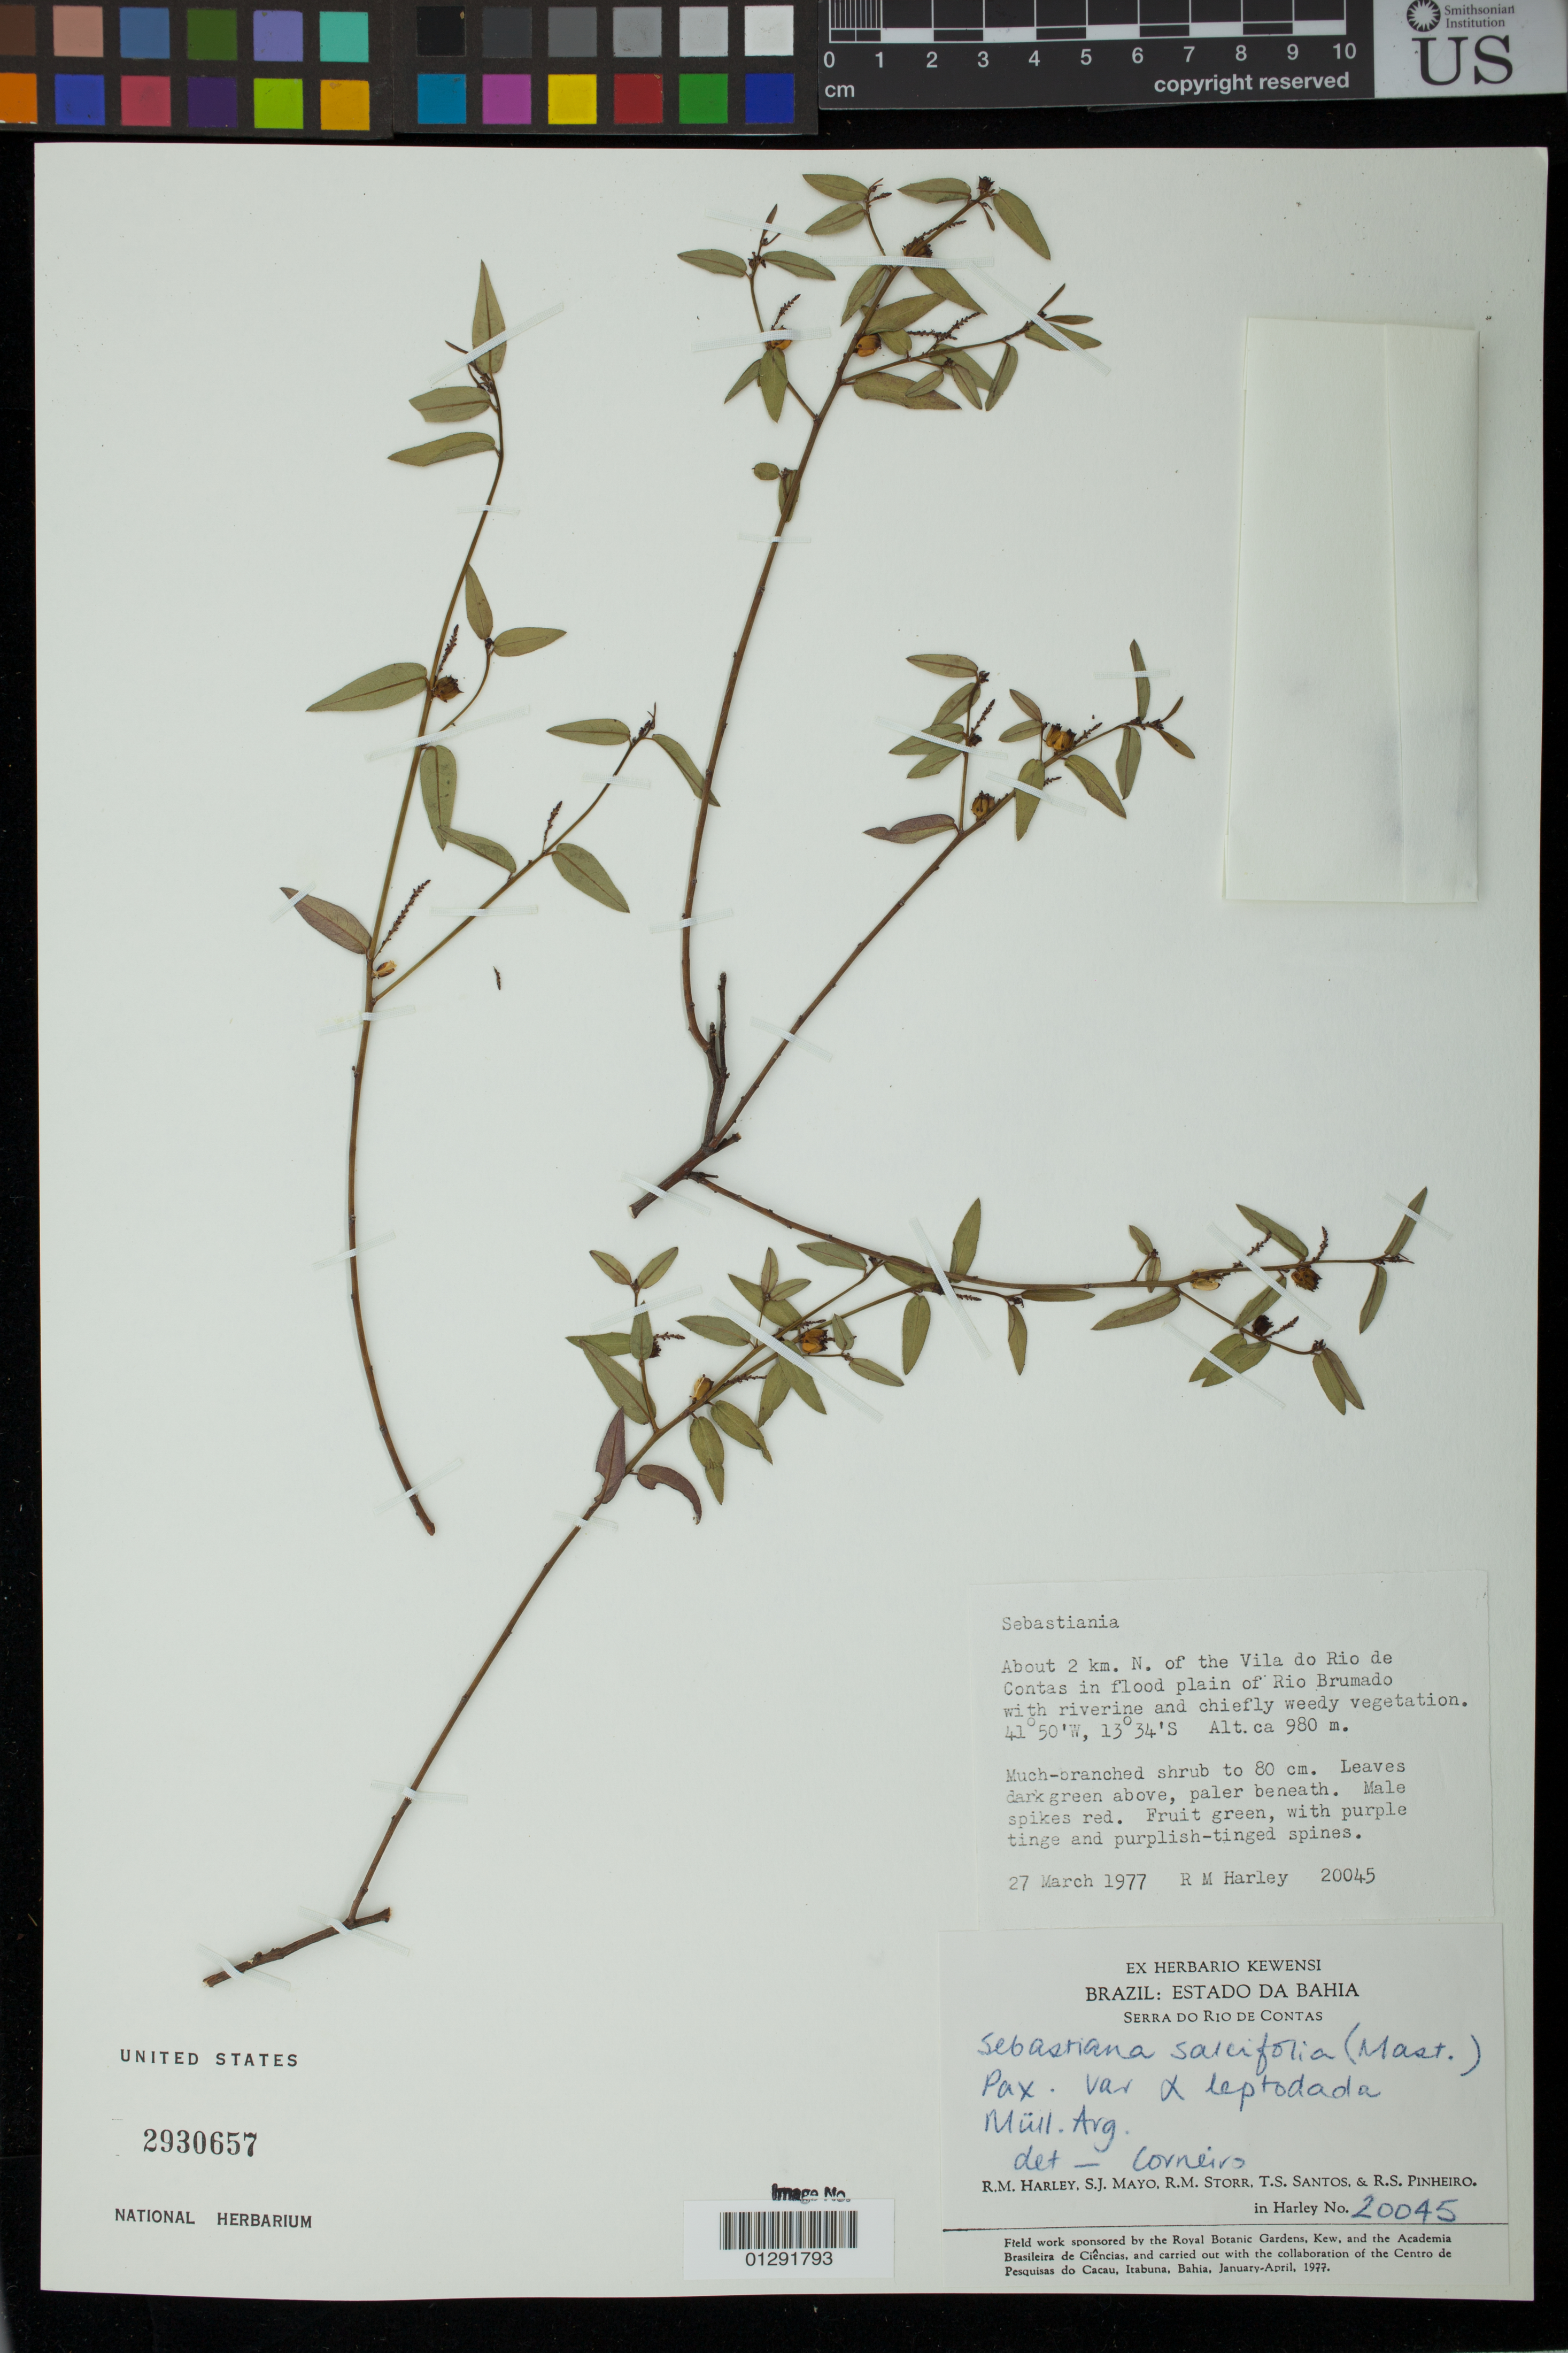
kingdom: Plantae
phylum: Tracheophyta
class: Magnoliopsida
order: Malpighiales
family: Euphorbiaceae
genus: Sebastiania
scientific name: Sebastiania salicifolia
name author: (Mart.) Pax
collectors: R. M. Harley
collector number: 20045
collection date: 1977-03-27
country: Brazil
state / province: Bahia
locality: Serra do Rio de Contas. About 2 km. N. of the Vila do Rio de Contas in flood plain of Rio Brumado.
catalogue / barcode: US 2930657